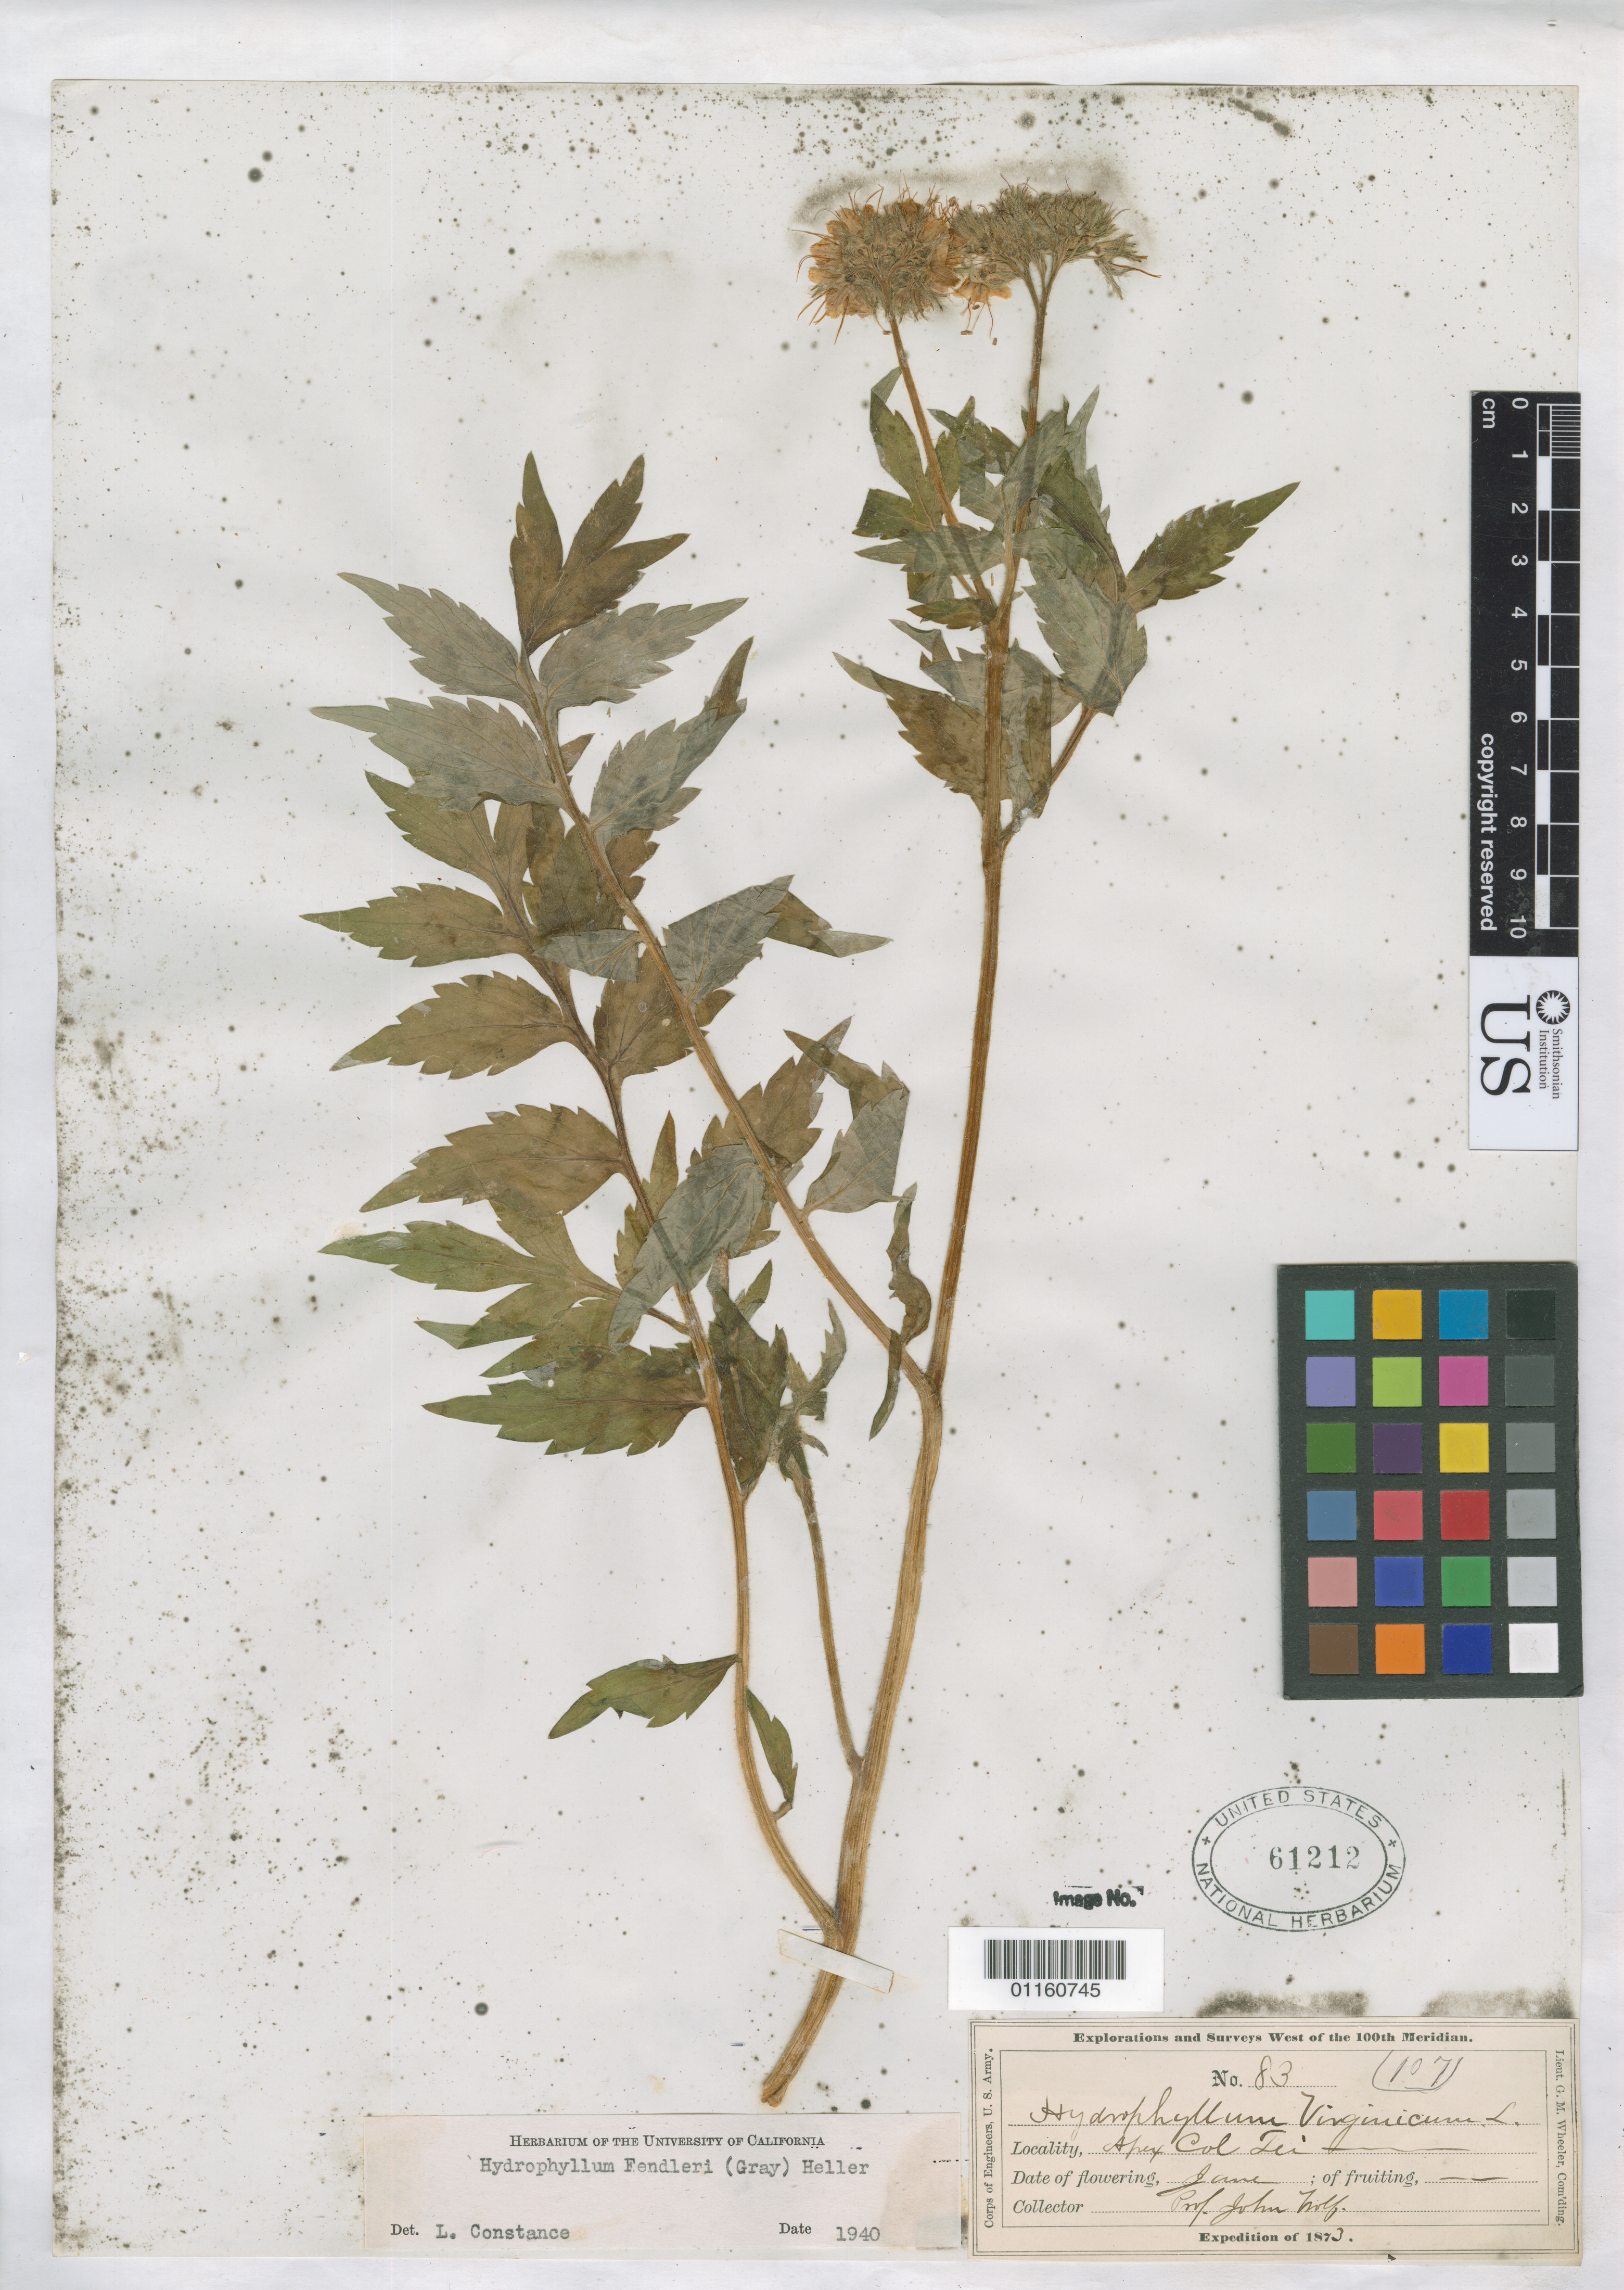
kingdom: Plantae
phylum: Tracheophyta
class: Magnoliopsida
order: Boraginales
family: Hydrophyllaceae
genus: Hydrophyllum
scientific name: Hydrophyllum fendleri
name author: (A. Gray) A. Heller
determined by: Constance, L., (UC), University of California Berkeley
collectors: J. Wolf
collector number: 83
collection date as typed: Jun 1873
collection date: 1873-06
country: United States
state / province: Colorado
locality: Apex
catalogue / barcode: US 61212